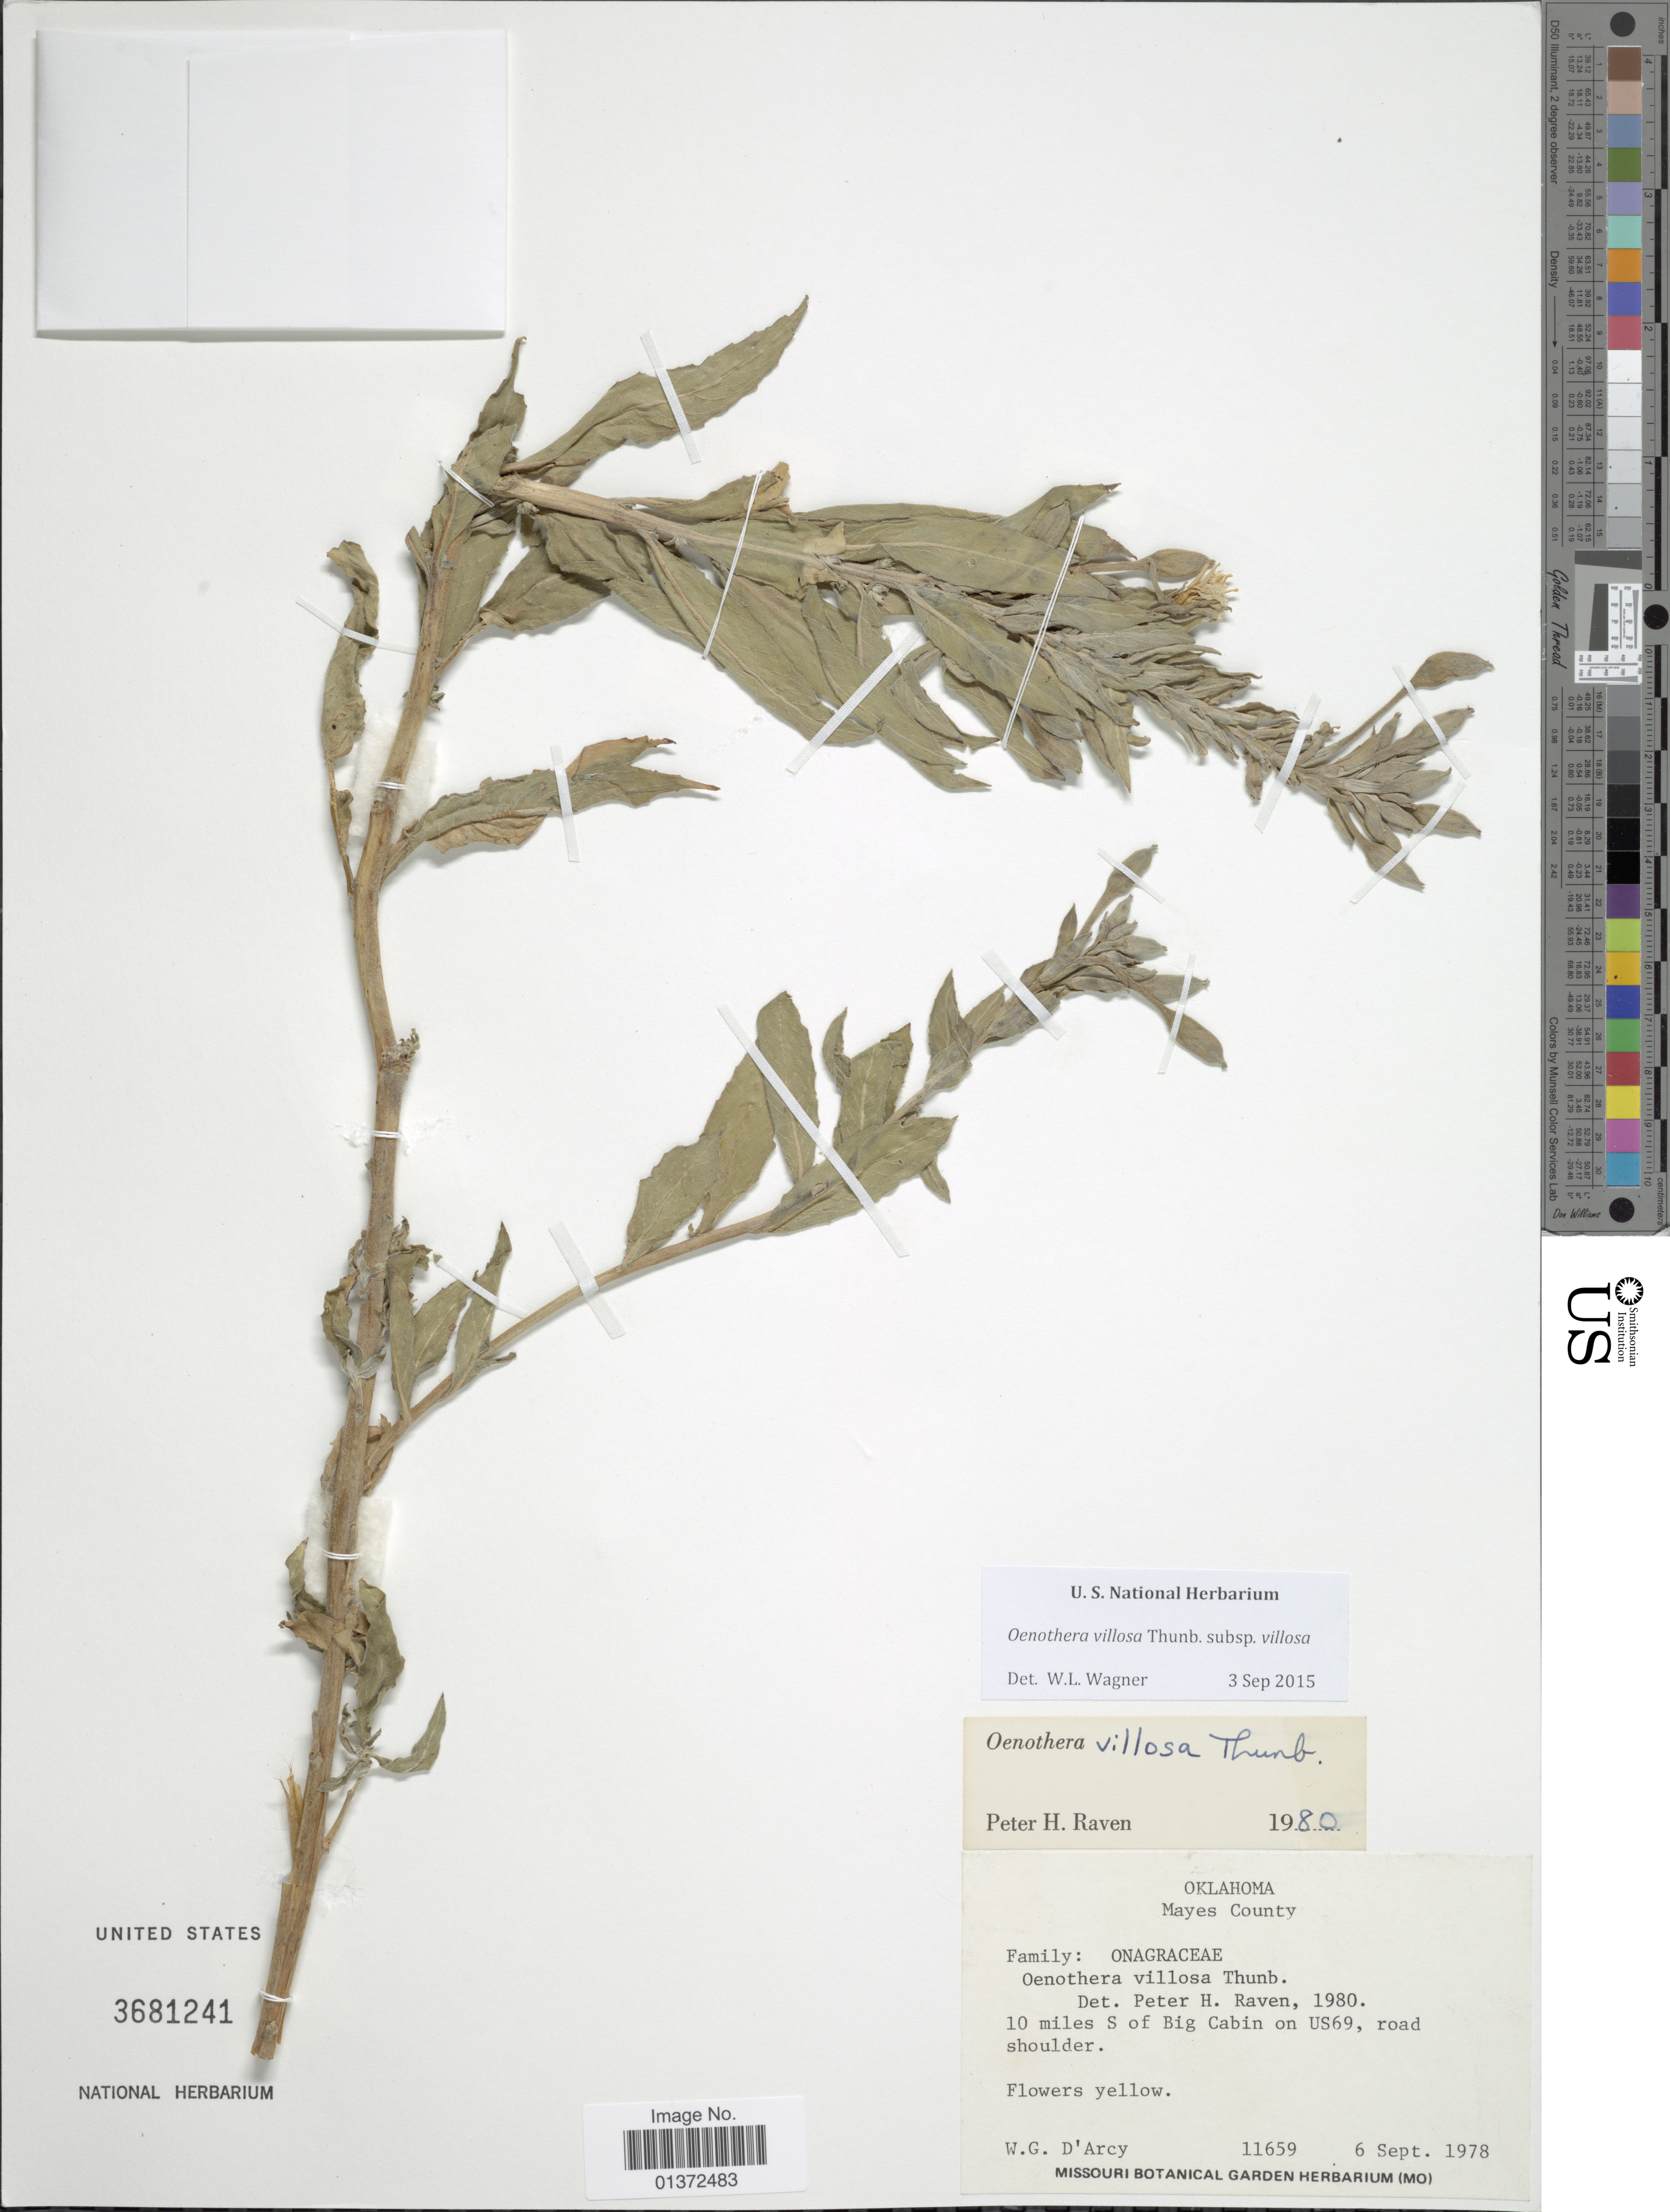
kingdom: Plantae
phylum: Tracheophyta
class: Magnoliopsida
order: Myrtales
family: Onagraceae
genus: Oenothera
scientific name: Oenothera villosa subsp. villosa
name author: Thunb.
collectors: W. G. D'Arcy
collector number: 11659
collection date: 1978-09-06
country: United States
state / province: Oklahoma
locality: Mayes County, 10 miles S of Big Cabin on US69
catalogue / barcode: US 3681241